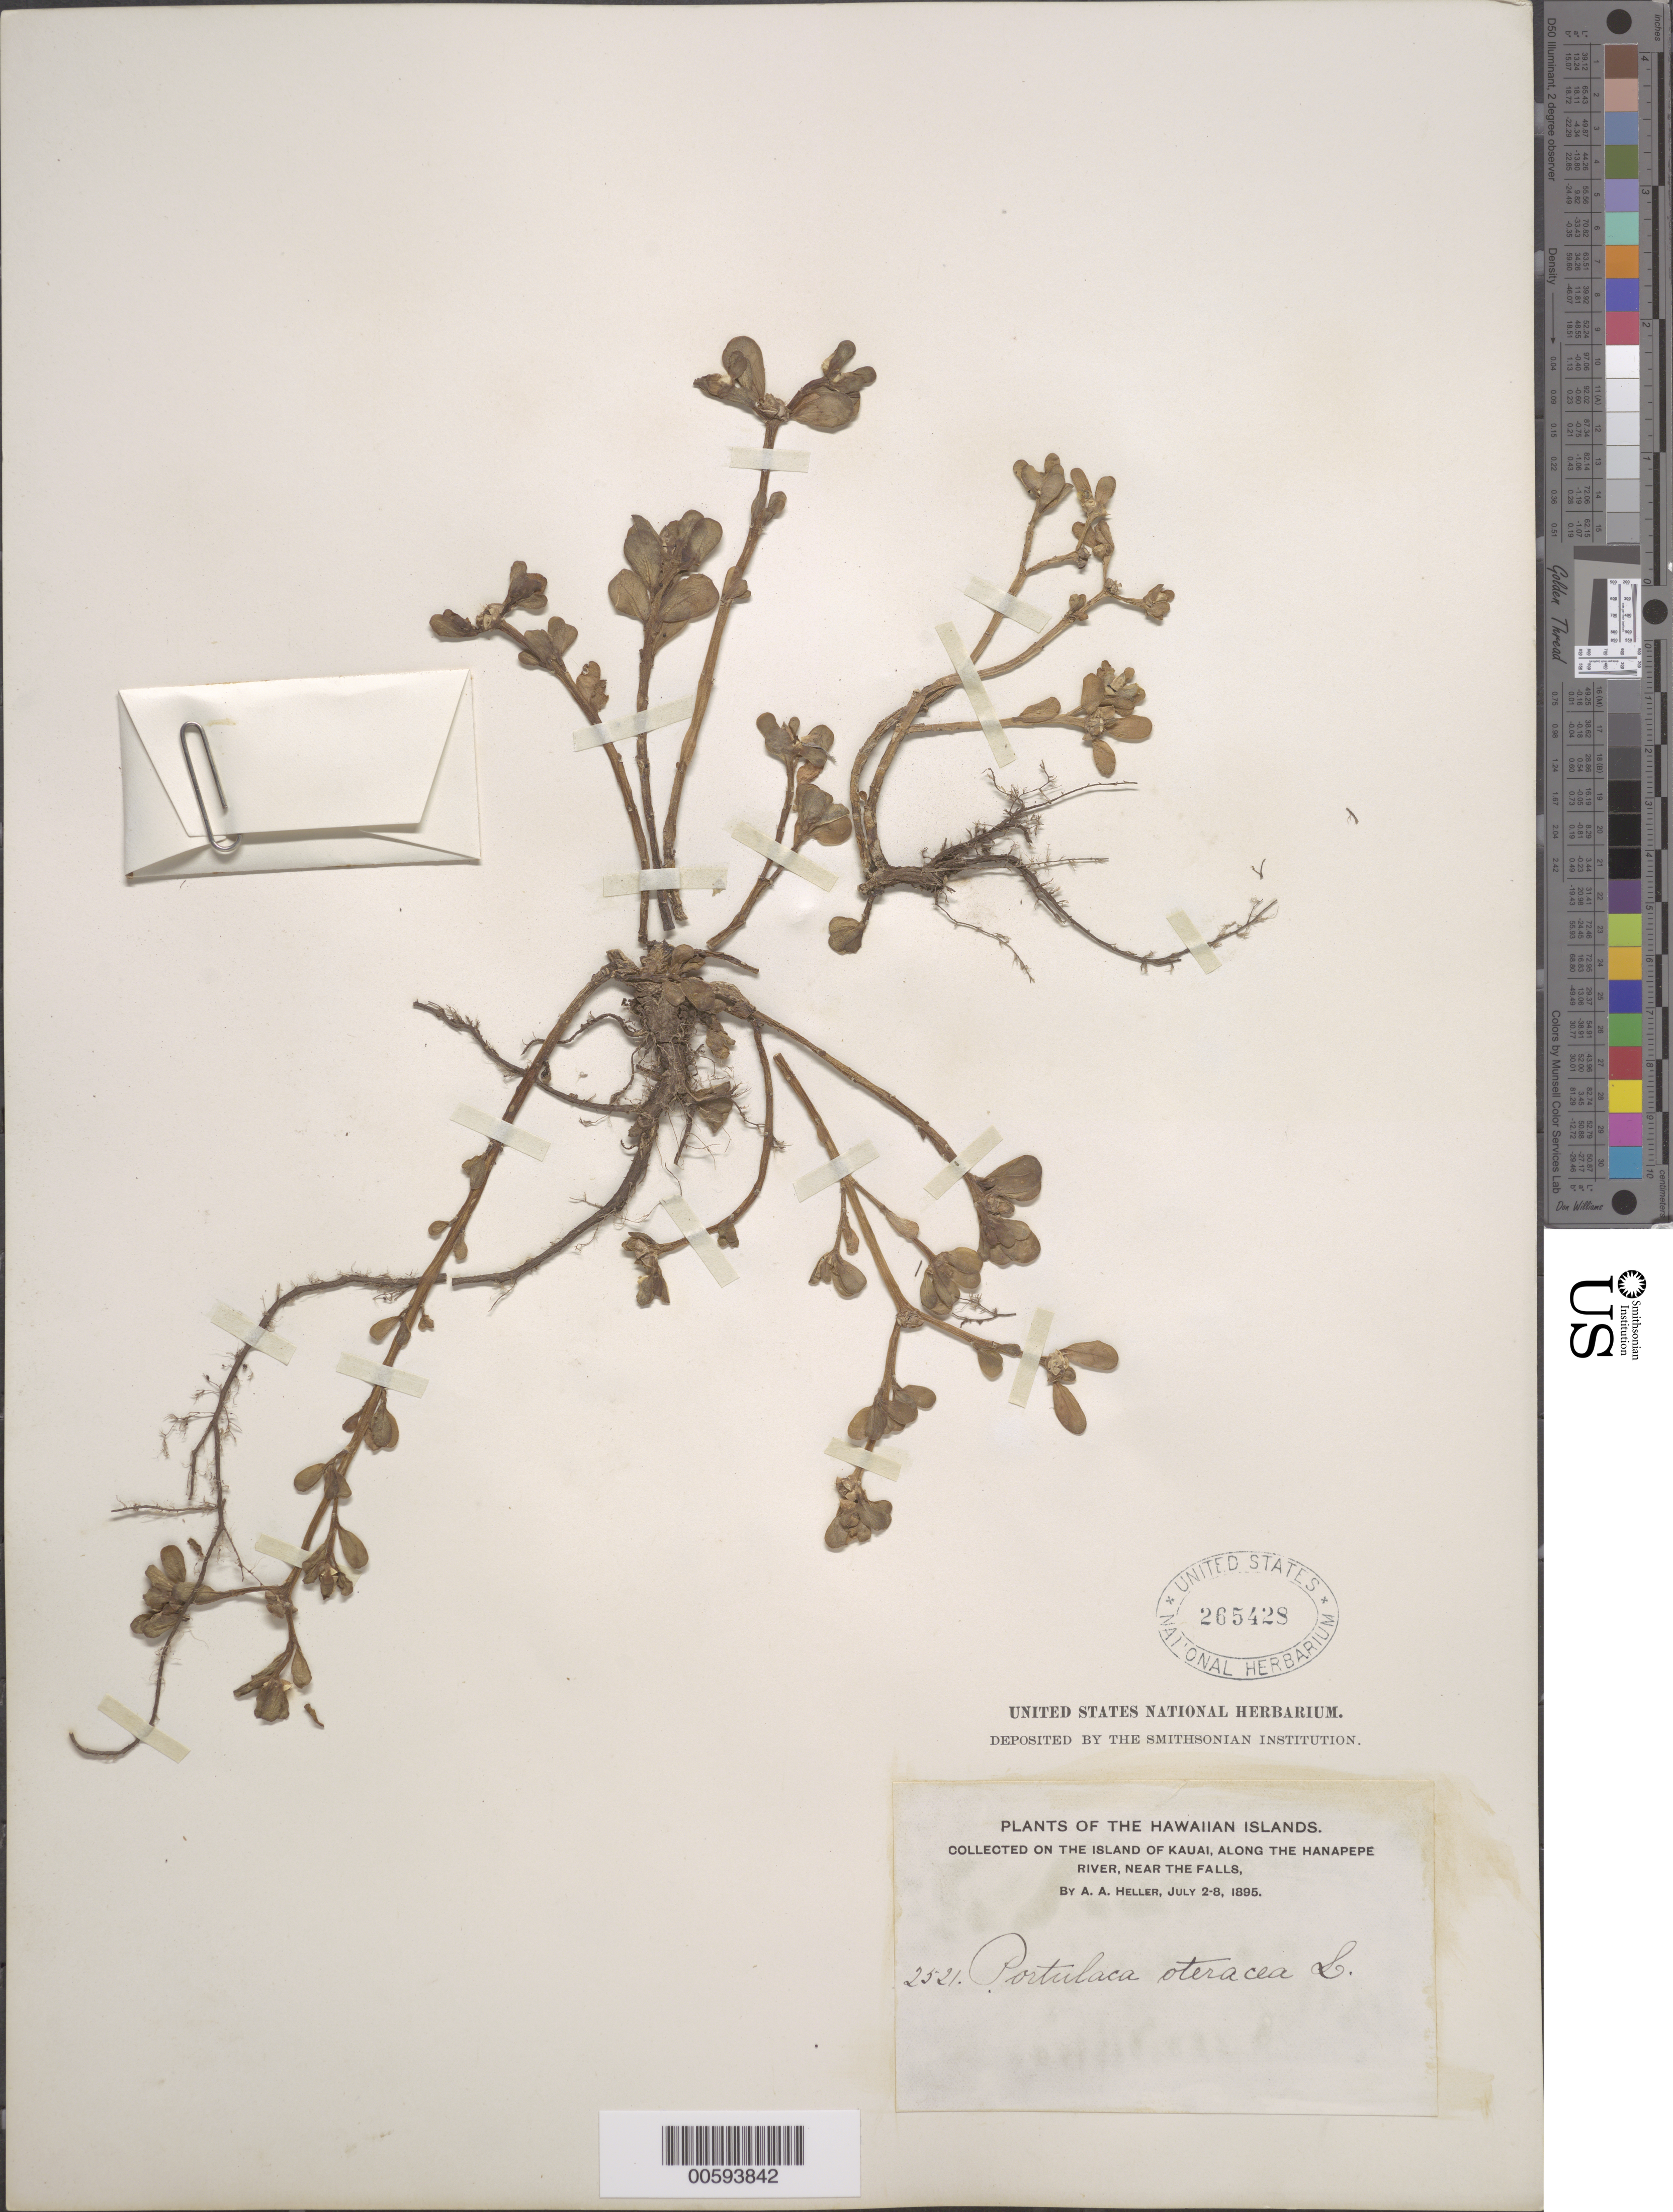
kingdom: Plantae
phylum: Tracheophyta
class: Magnoliopsida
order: Caryophyllales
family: Portulacaceae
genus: Portulaca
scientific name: Portulaca oleracea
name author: L.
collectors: A. A. Heller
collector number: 2521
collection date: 1895-07-02/1895-07-08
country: United States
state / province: Hawaii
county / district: Kauai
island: Kaua'i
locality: The Hawaiian Islands. The Island of Kauai, along the Hanapepe river, near the Falls.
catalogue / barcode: US 265428